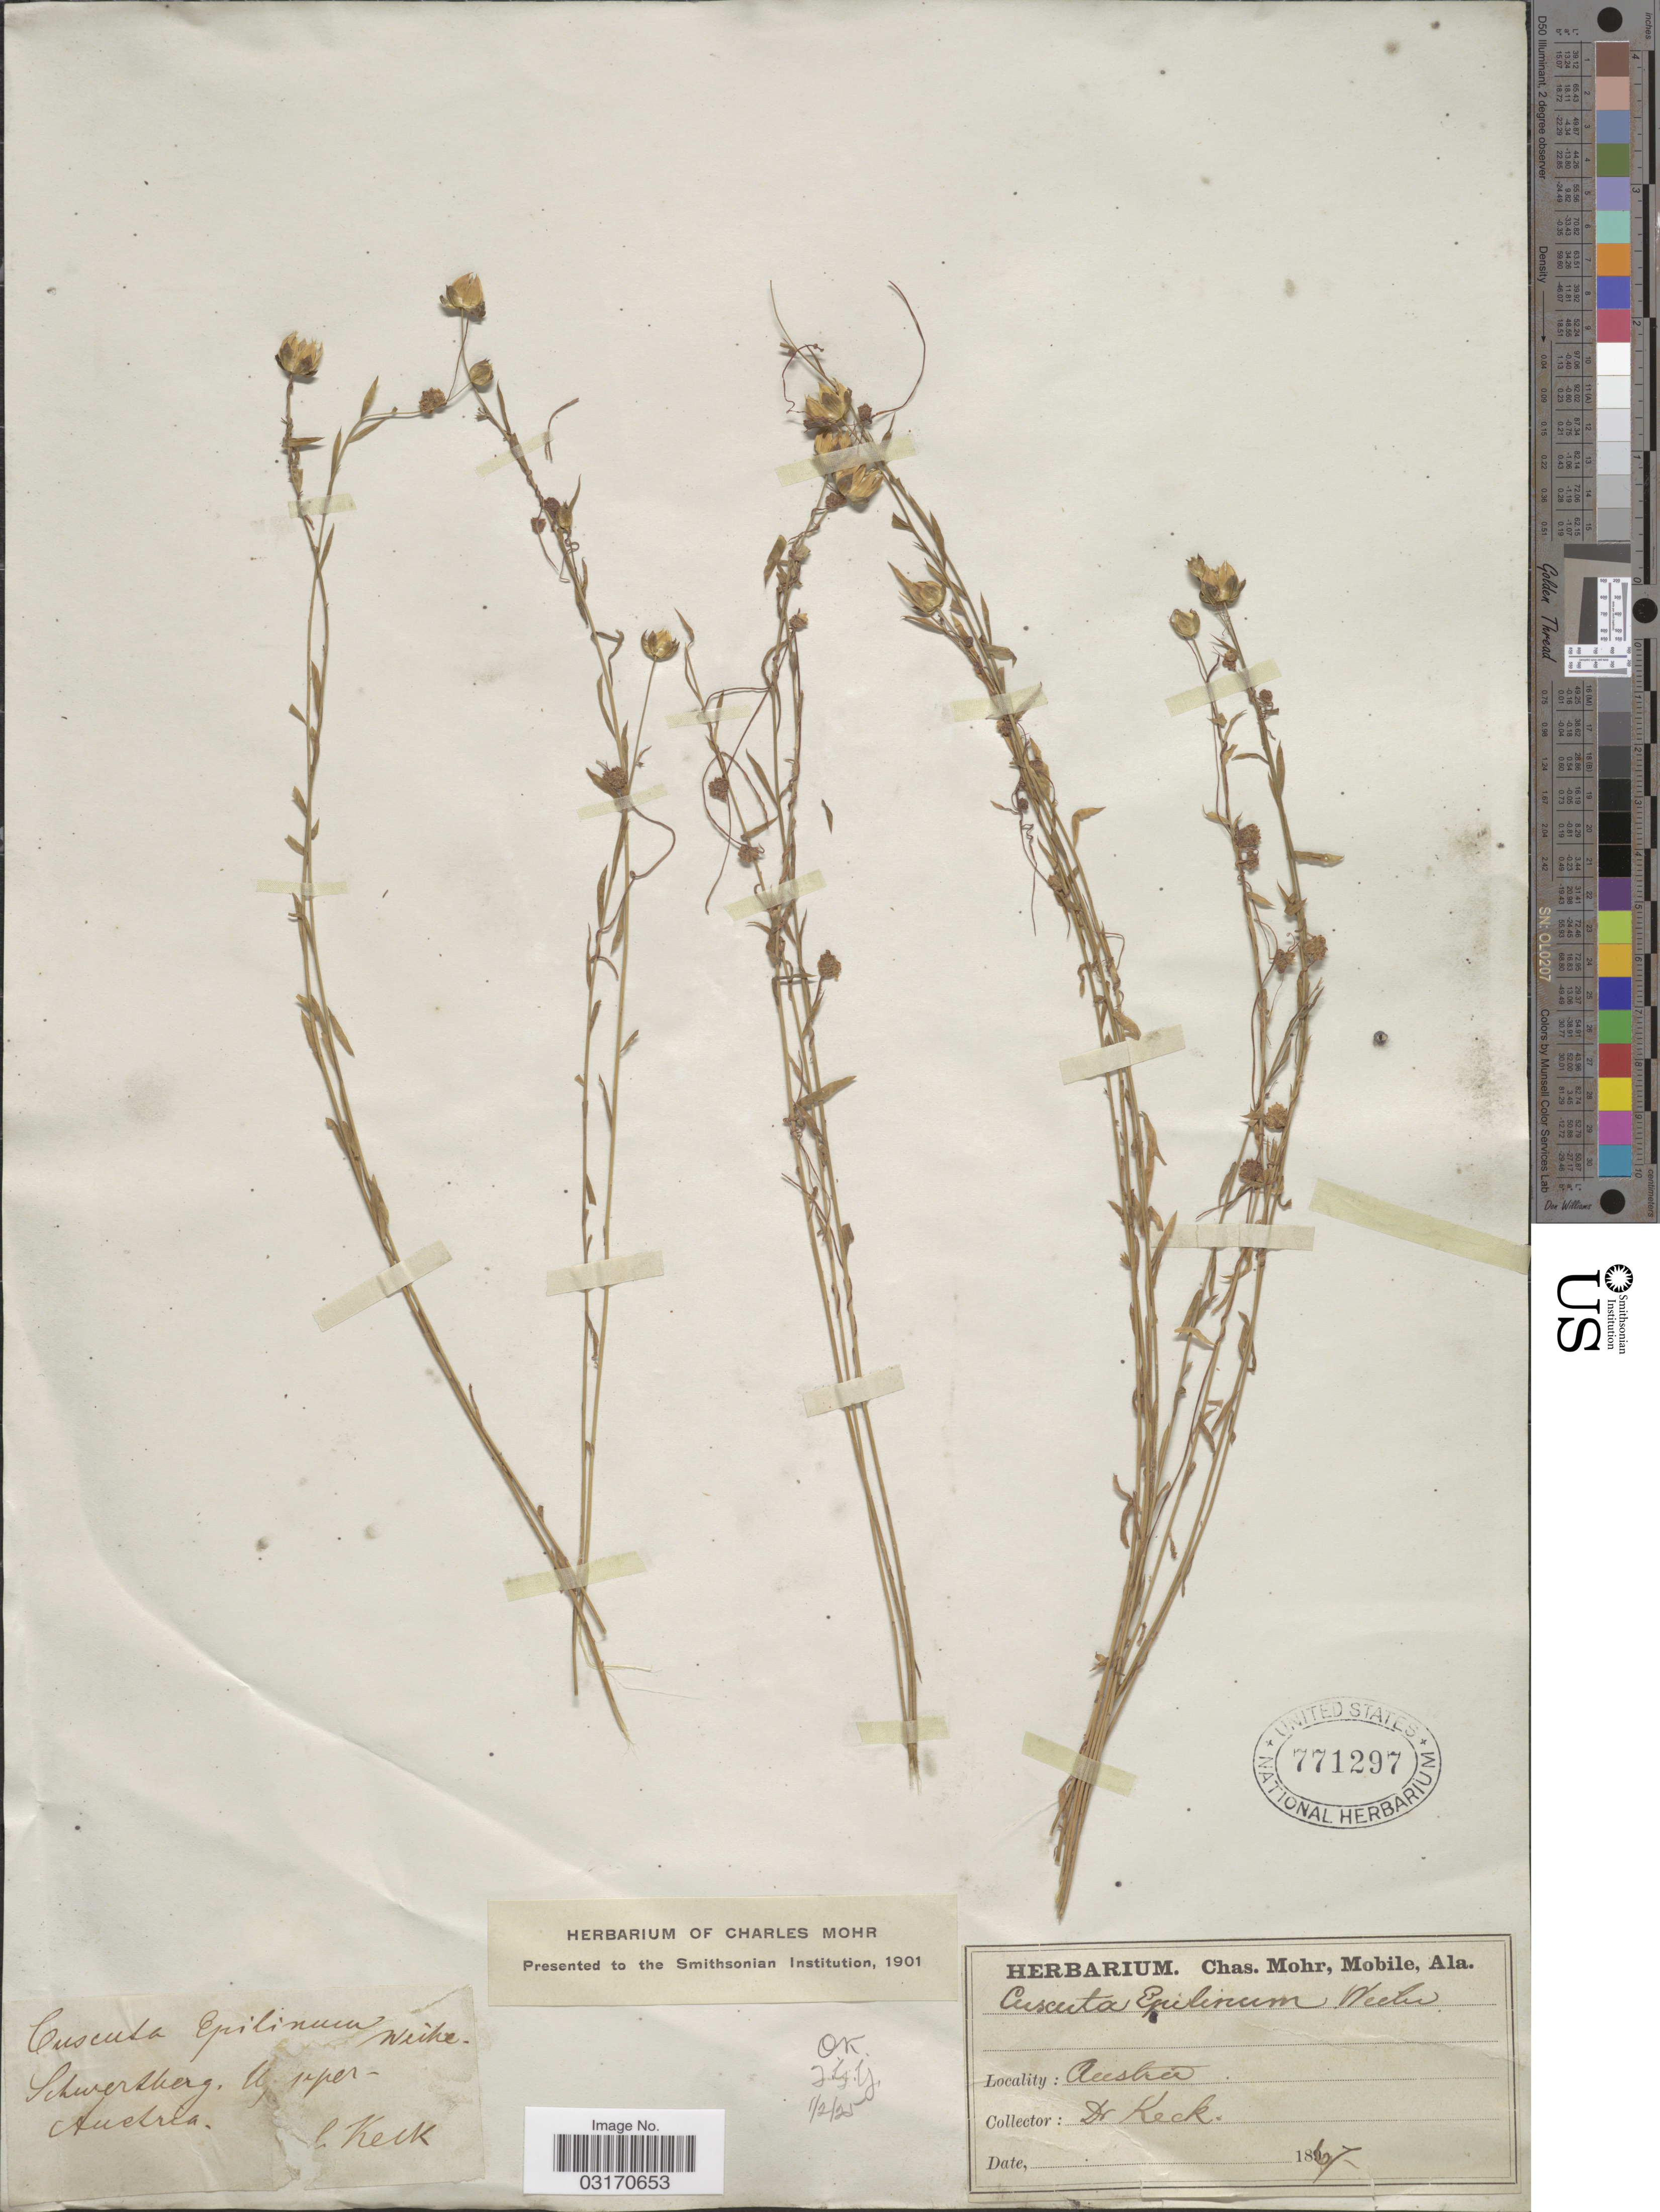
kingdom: Plantae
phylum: Tracheophyta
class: Magnoliopsida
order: Solanales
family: Convolvulaceae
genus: Cuscuta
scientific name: Cuscuta epilinum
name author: Weihe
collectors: Keck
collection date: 1867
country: Austria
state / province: Oberosterreich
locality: Schwertberg, Upper-Austria.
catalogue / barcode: US 771297